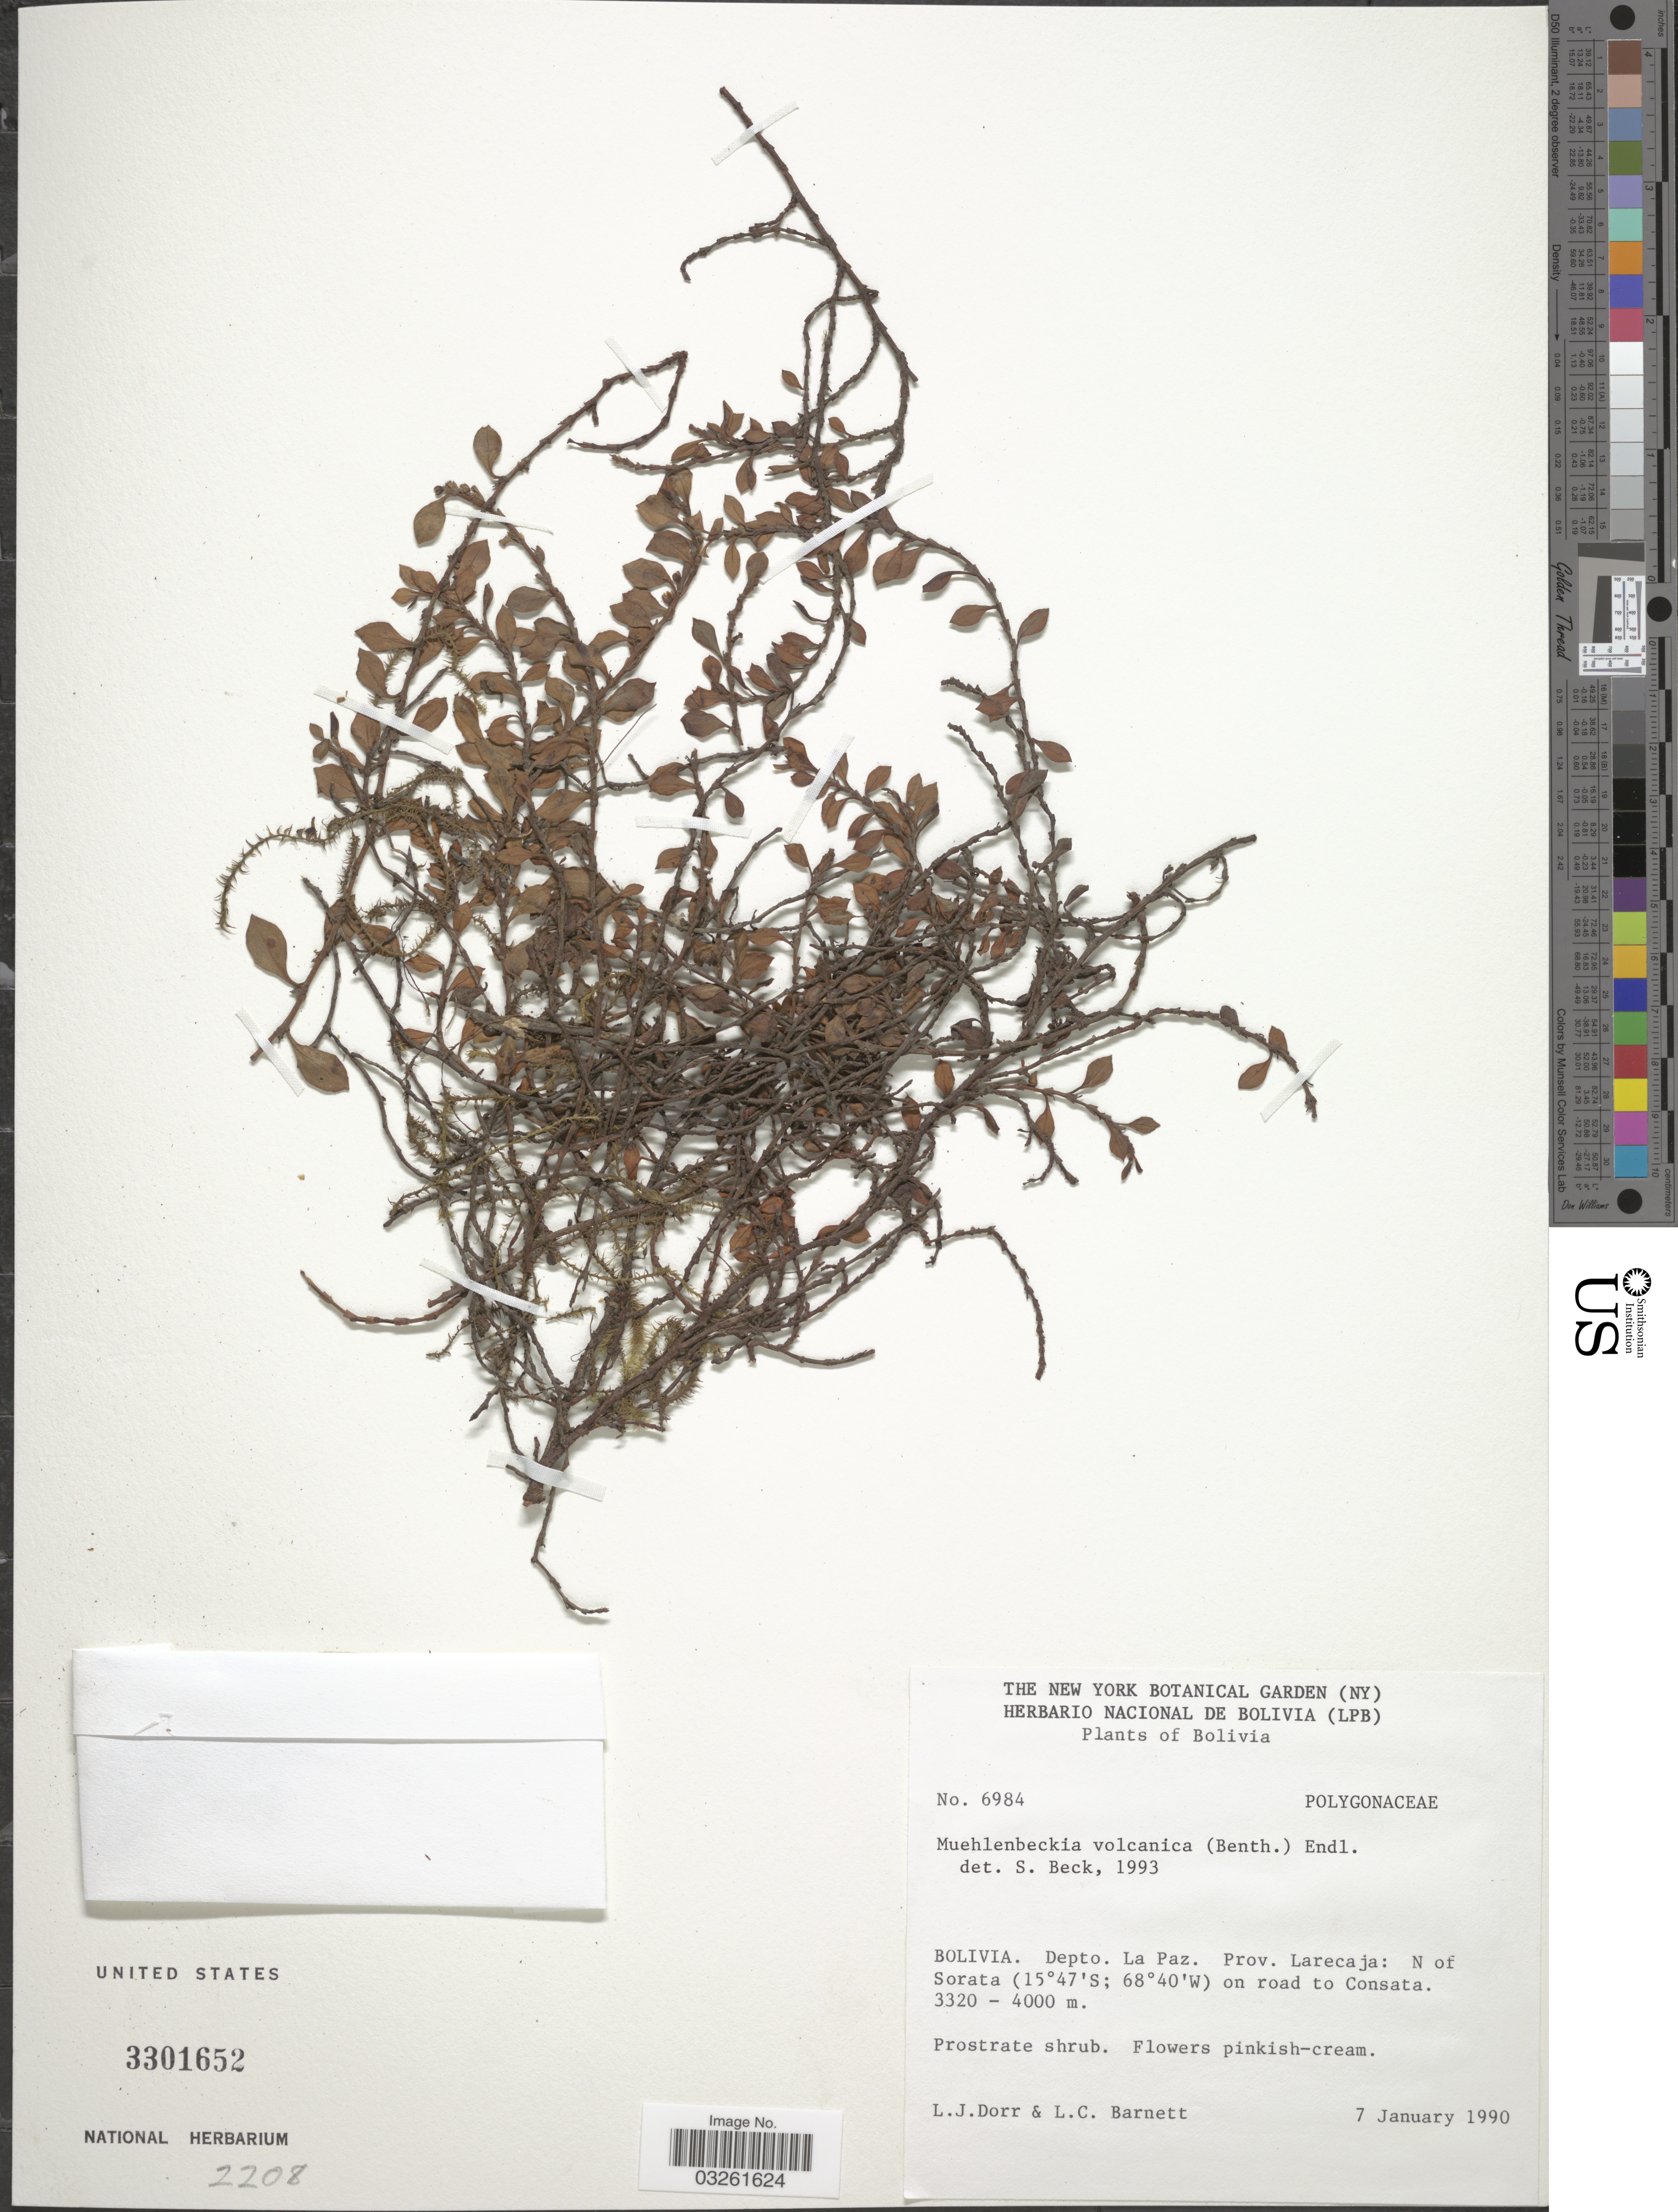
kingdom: Plantae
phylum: Tracheophyta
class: Magnoliopsida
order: Caryophyllales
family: Polygonaceae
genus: Muehlenbeckia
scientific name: Muehlenbeckia volcanica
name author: (Benth.) Endl.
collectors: L. J. Dorr & L. C. Barnett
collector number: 6984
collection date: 1990-01-07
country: Bolivia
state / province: La Paz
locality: Prov. Larecaja: N of Sorata on road to Consata.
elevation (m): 3320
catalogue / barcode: US 3301652